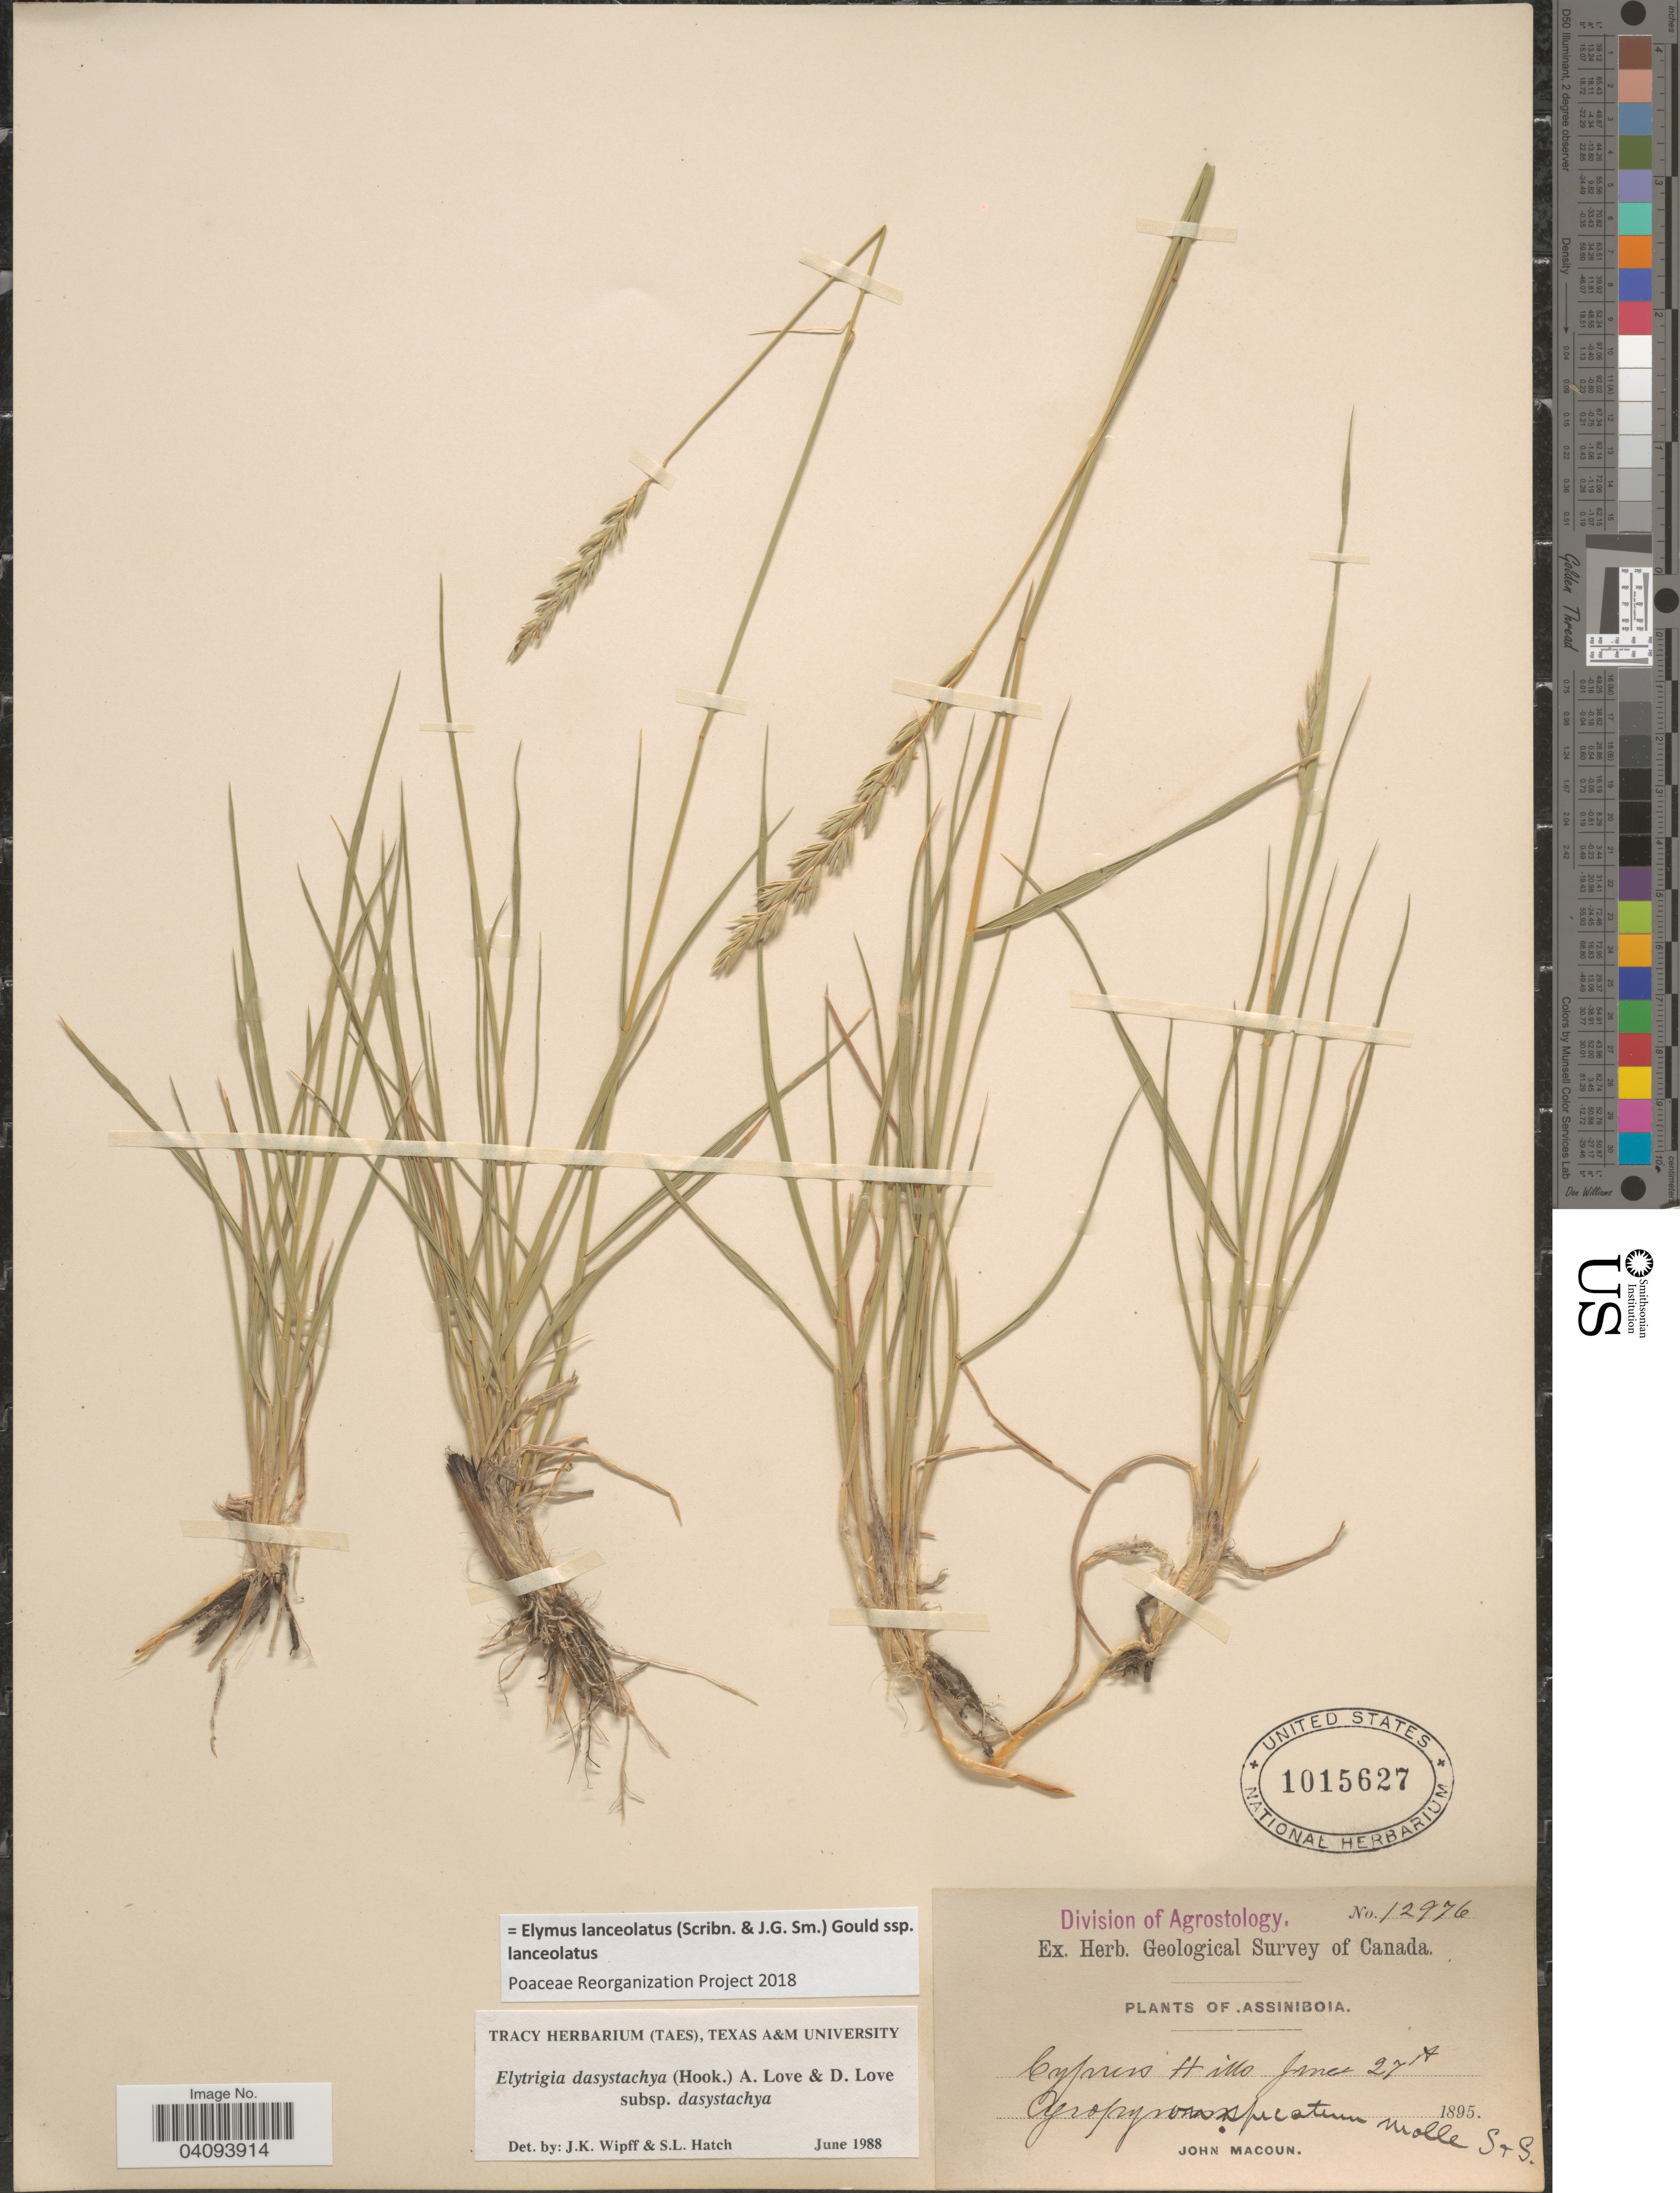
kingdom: Plantae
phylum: Tracheophyta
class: Liliopsida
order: Poales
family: Poaceae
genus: Elymus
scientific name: Elymus lanceolatus subsp. lanceolatus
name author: (Scribn. & J.G. Sm.) Gould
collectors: J. Macoun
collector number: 12976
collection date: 1895-06-27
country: Canada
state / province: Saskatchewan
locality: Geological Survey of Canada. Assiniboia. Cypress Hills.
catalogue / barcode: US 1015627